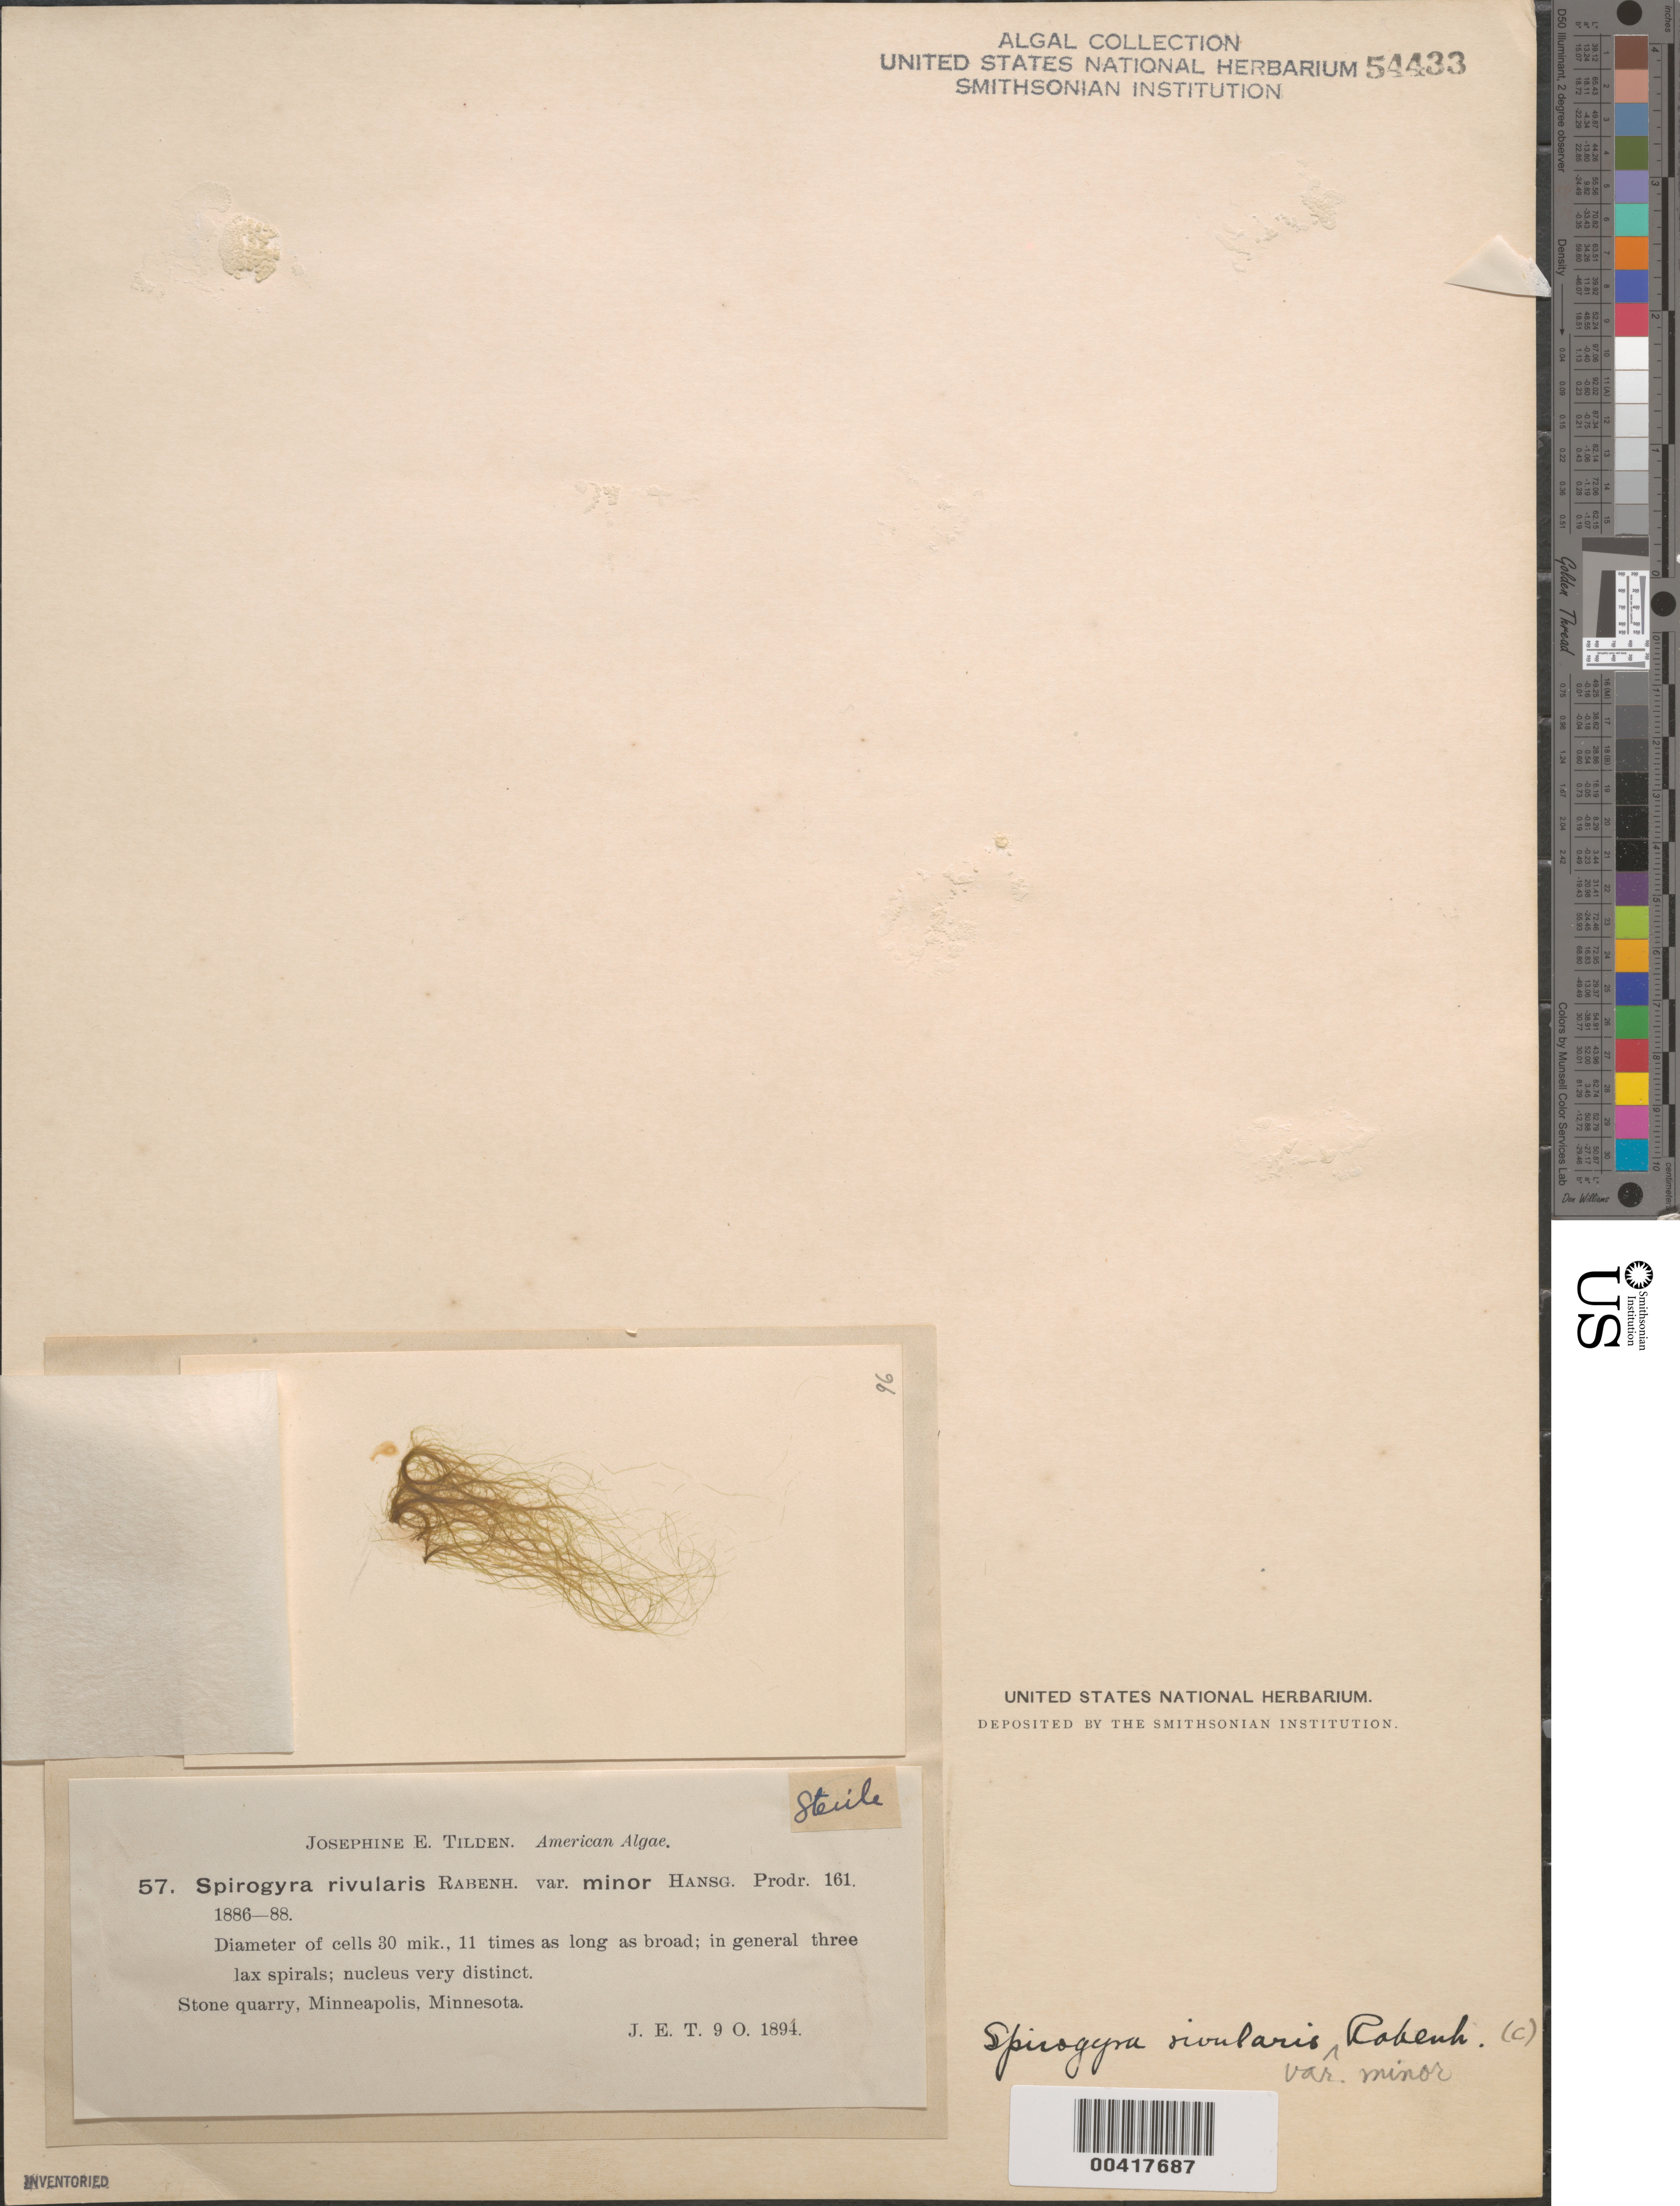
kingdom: Plantae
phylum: Charophyta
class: Zygnematophyceae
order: Zygnematales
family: Zygnemataceae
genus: Spirogyra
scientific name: Spirogyra rivularis var. minor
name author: Hansg.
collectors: J. E. Tilden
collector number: JET 57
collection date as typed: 09 Oct 1894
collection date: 1894-10-09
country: United States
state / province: Minnesota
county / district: Hennepin County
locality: Minneapolis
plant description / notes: Tilden, American Algae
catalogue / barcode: US 54433